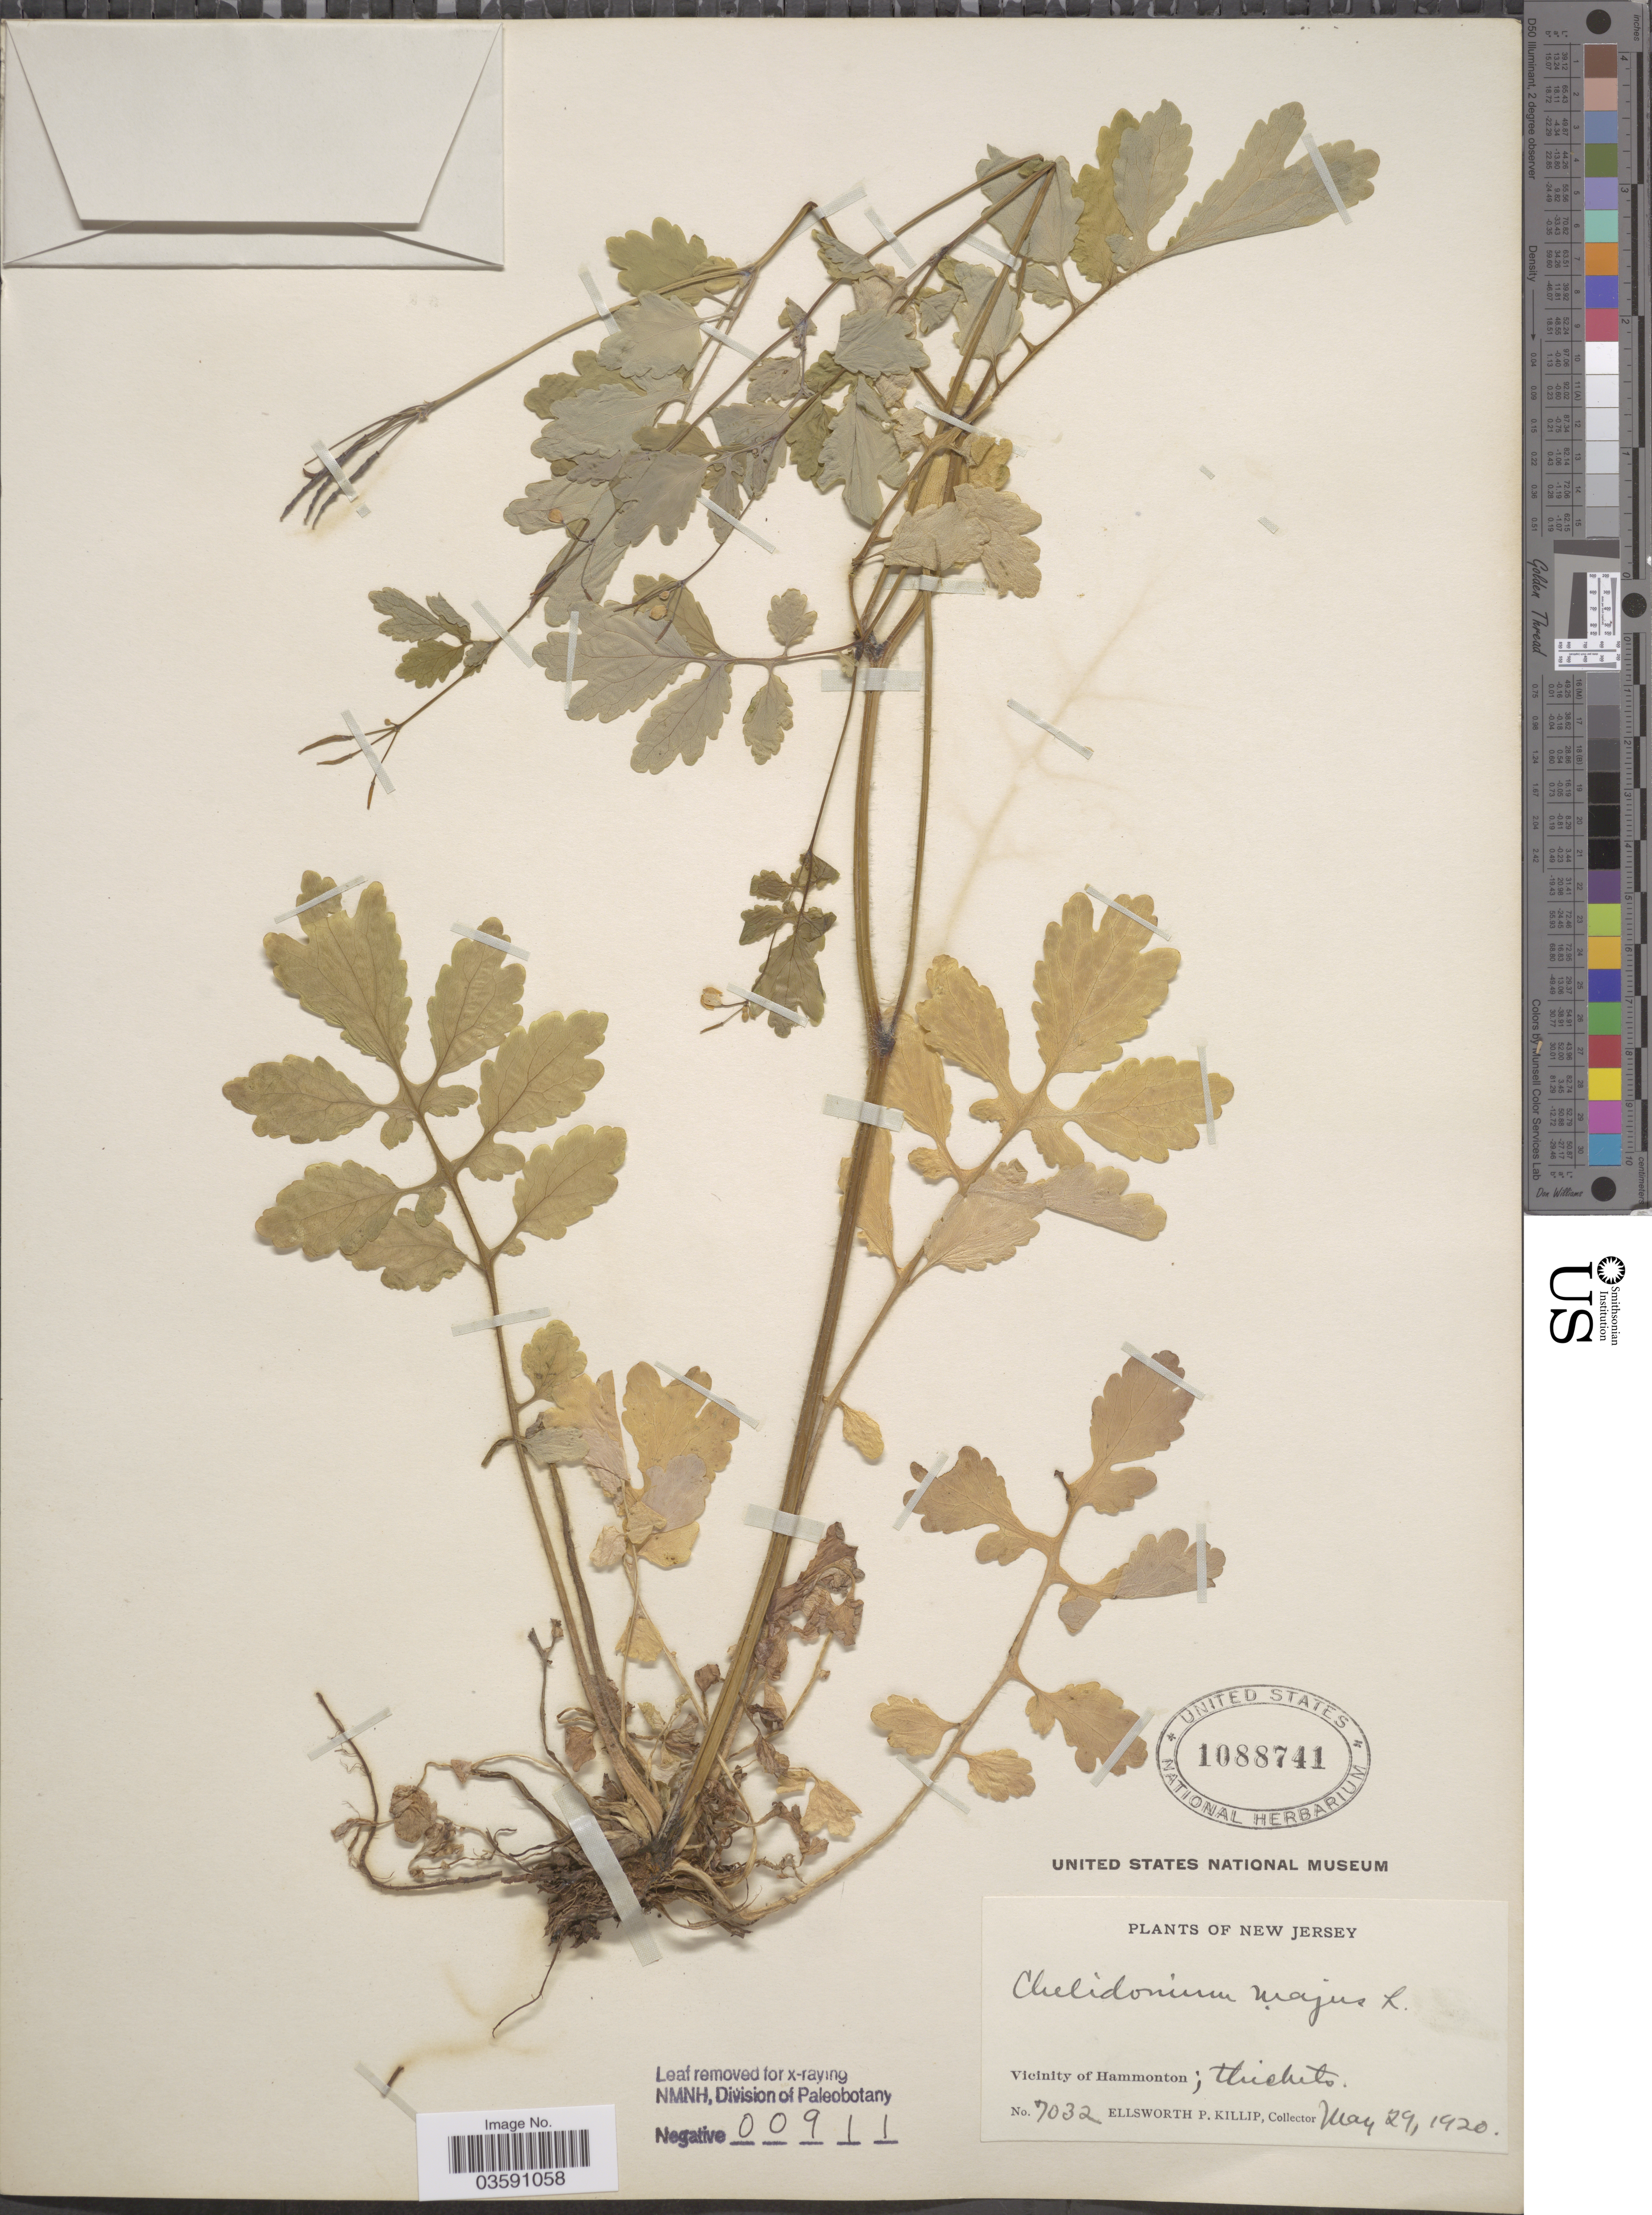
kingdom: Plantae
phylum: Tracheophyta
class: Magnoliopsida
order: Ranunculales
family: Papaveraceae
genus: Chelidonium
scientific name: Chelidonium majus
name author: L.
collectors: E. P. Killip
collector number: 7032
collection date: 1920-05-29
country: United States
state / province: New Jersey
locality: Vicinity of Hammonton.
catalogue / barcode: US 1088741